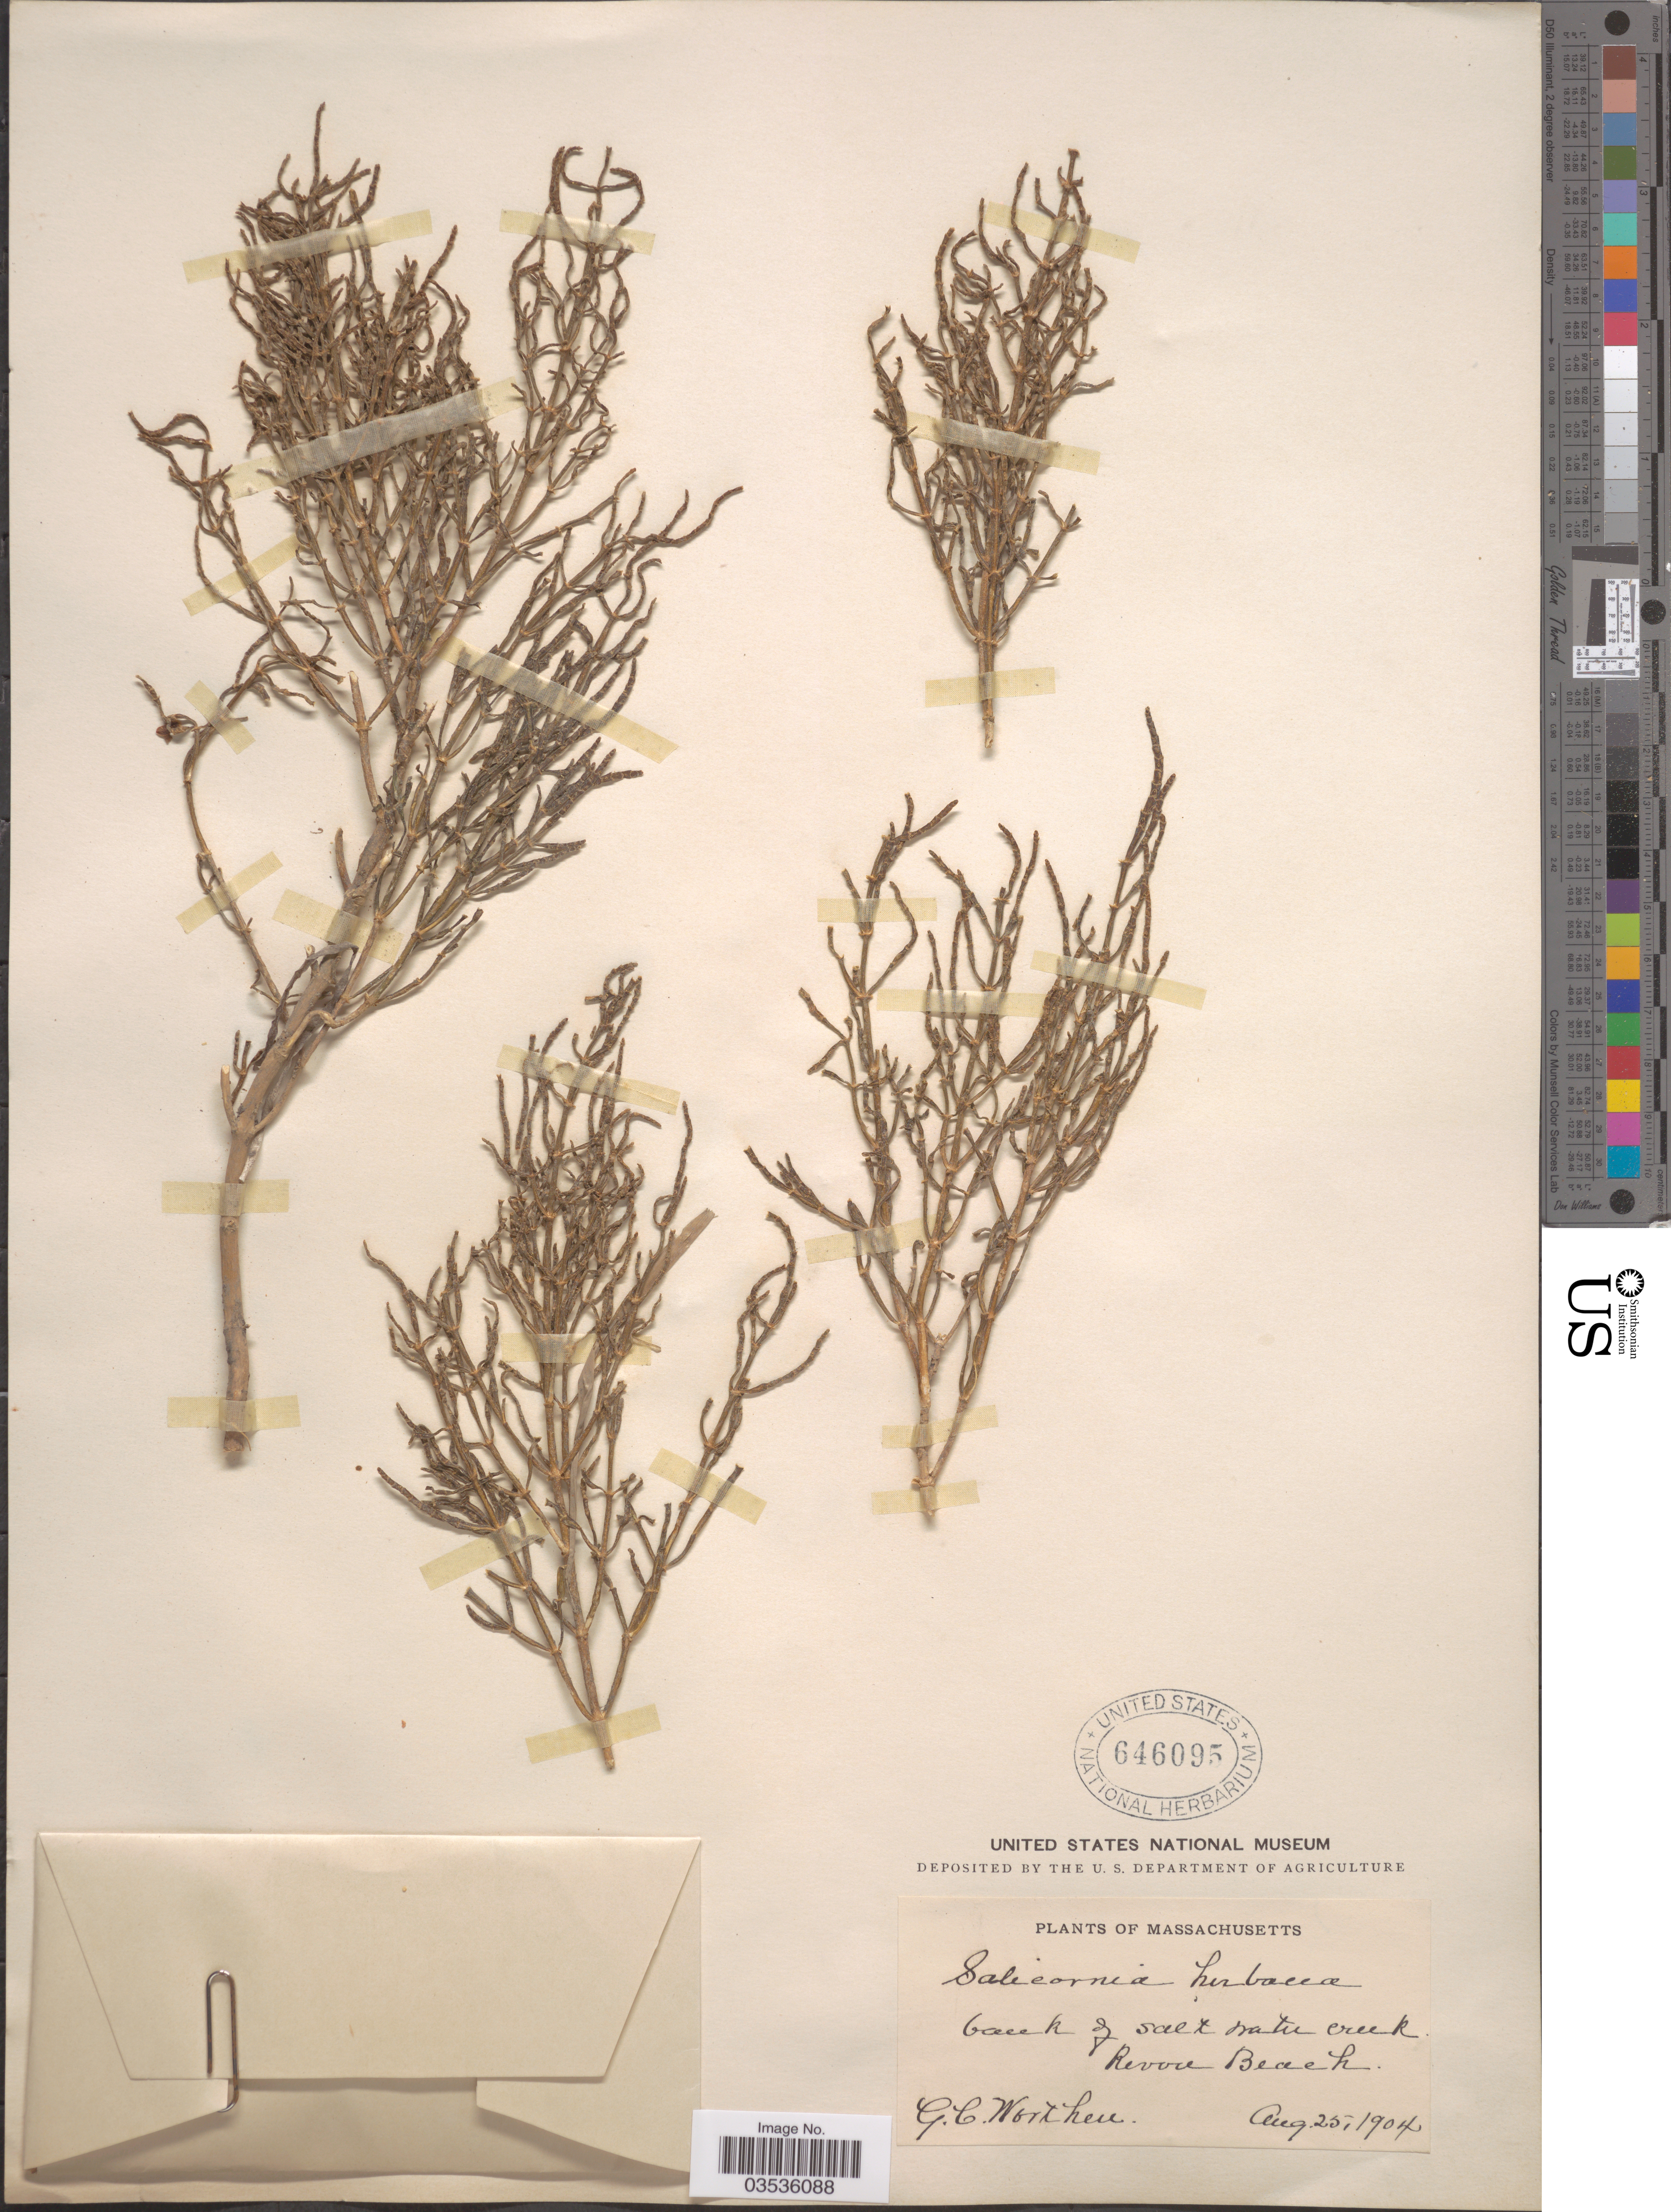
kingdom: Plantae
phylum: Tracheophyta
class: Magnoliopsida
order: Caryophyllales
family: Amaranthaceae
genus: Salicornia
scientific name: Salicornia europaea var. prostrata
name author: (Pall.) Fernald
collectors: G. Worthen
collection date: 1904-08-25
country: United States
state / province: Massachusetts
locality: Back of Salt Water Creek. Revere Beach.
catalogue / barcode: US 646095